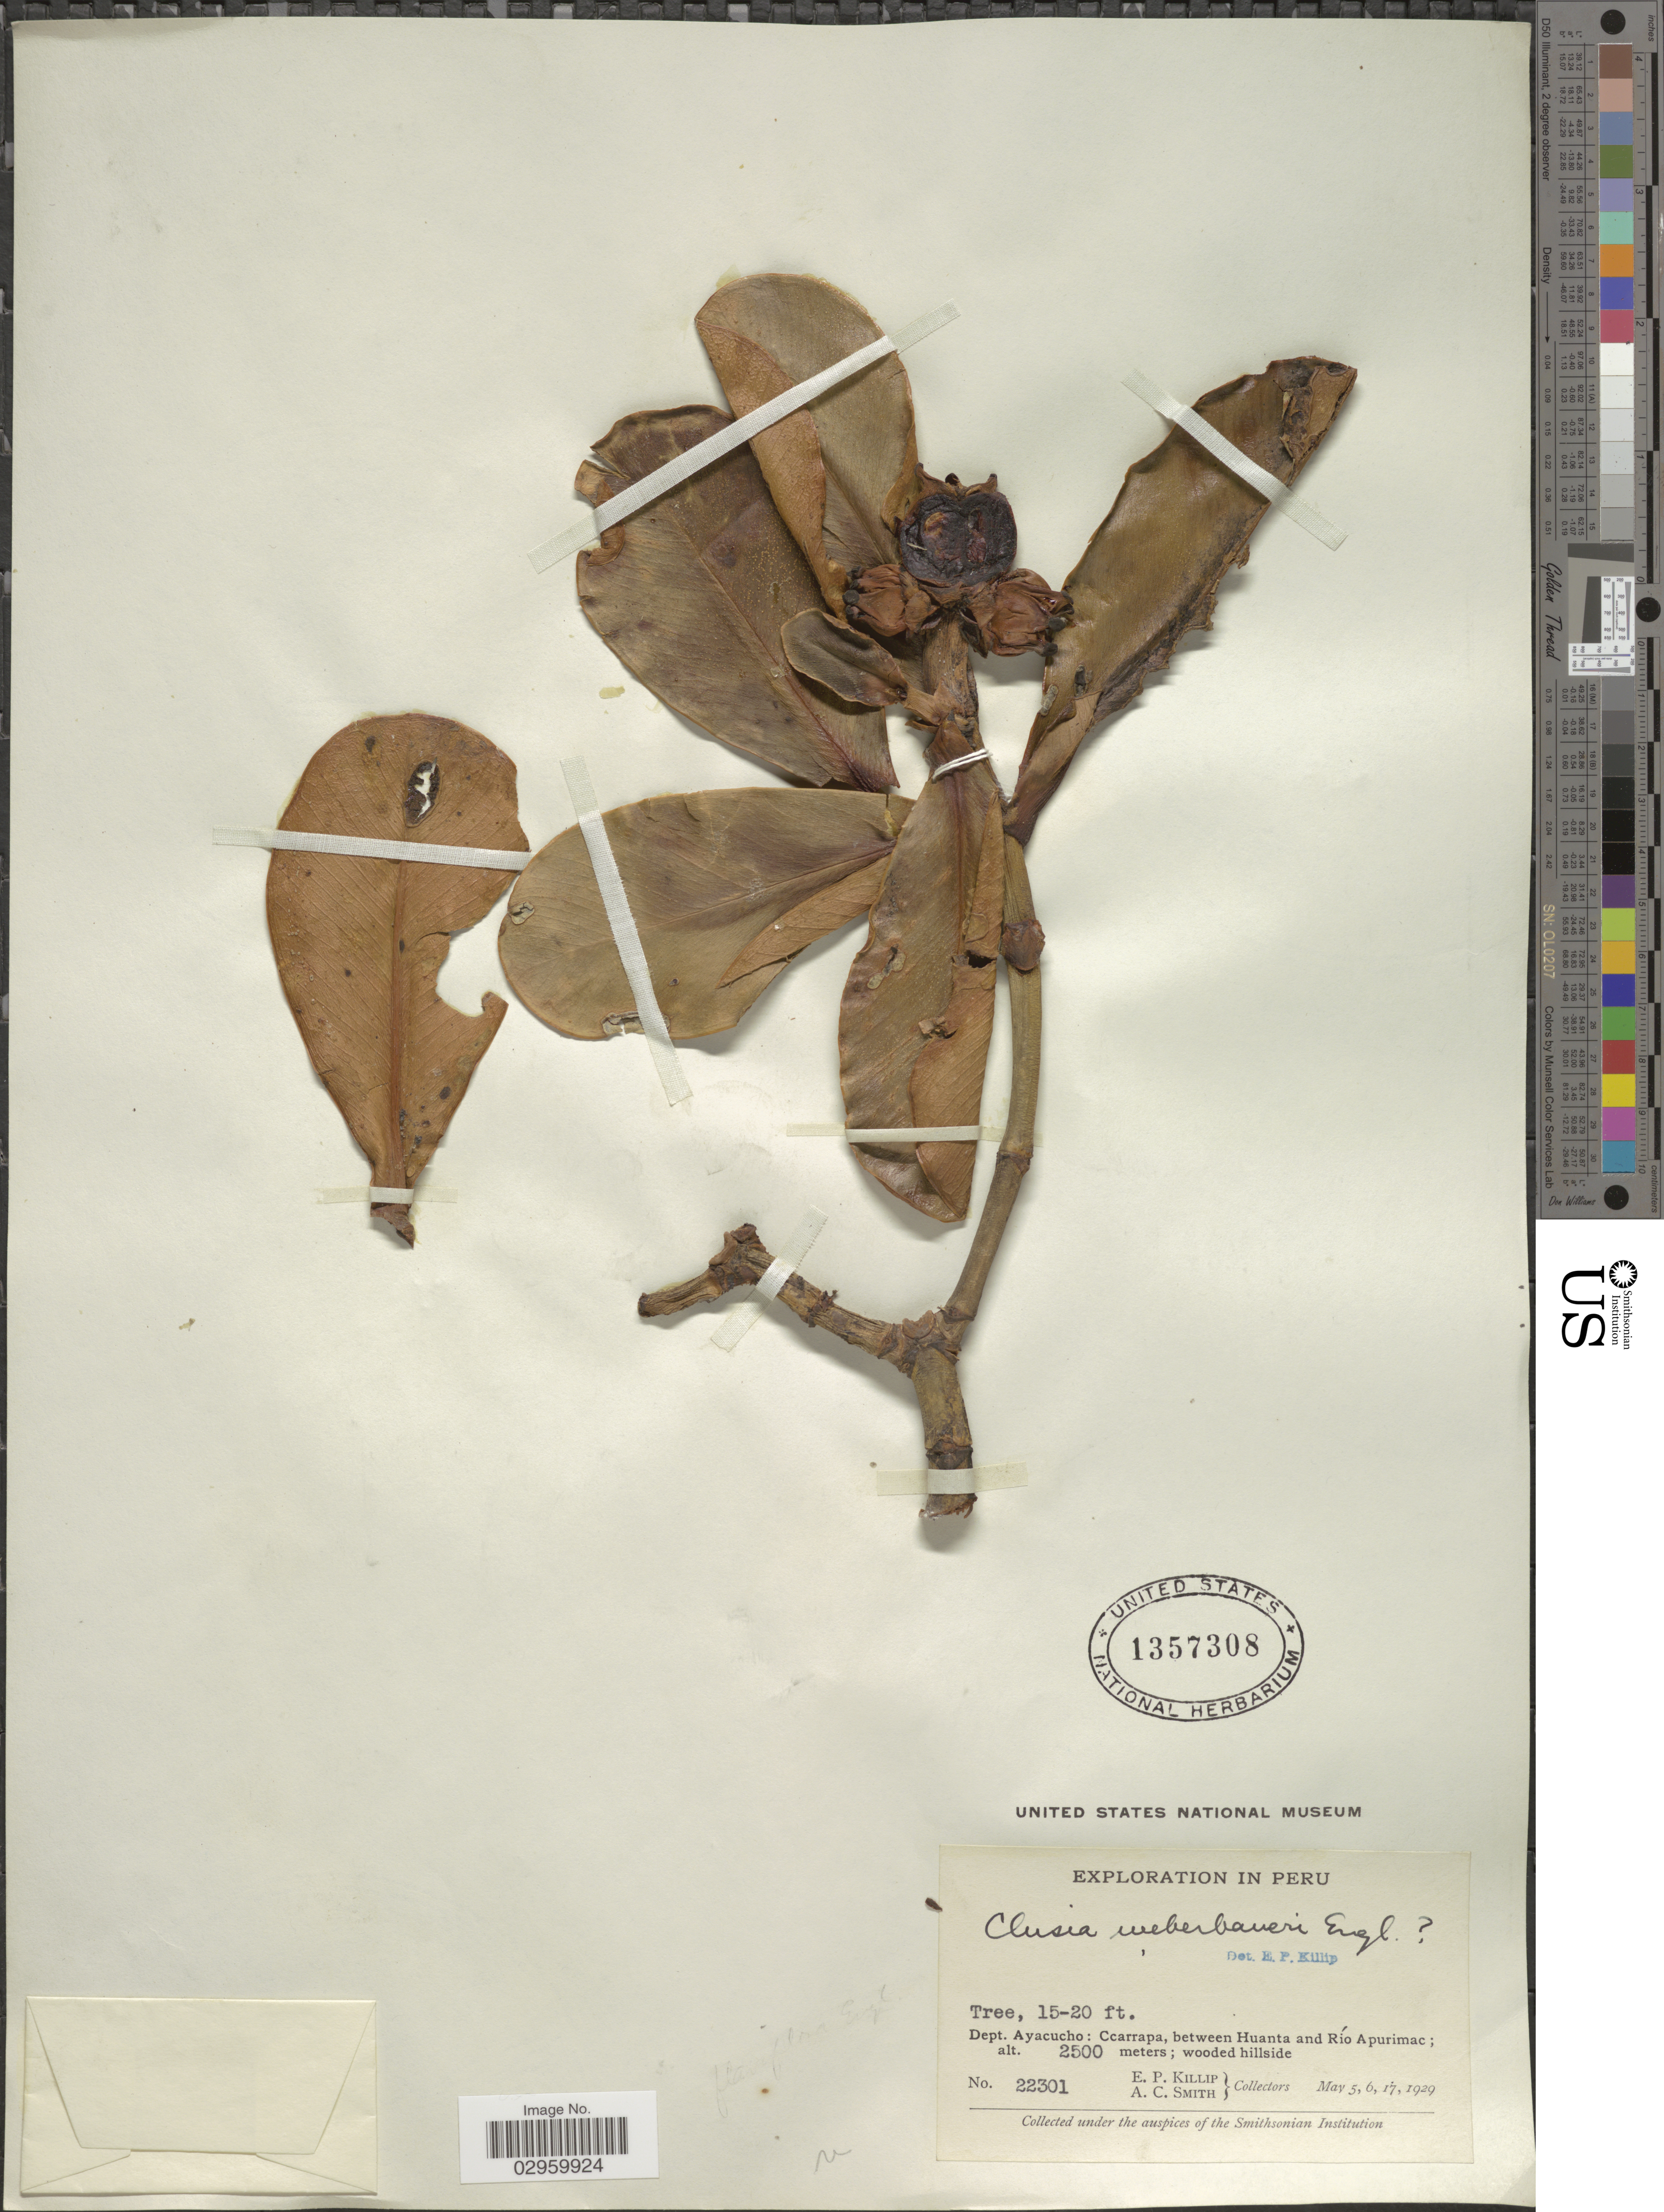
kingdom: Plantae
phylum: Tracheophyta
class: Magnoliopsida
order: Malpighiales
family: Clusiaceae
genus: Clusia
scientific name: Clusia weberbaueri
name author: Engl.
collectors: E. P. Killip & A. C. Smith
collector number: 22301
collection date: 1929-05-05/1929-05-17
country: Peru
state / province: Ayacucho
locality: Dept. Ayacucho: Ccarrapa, between Huanta and Río Apurimac.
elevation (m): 2500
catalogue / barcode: US 1357308